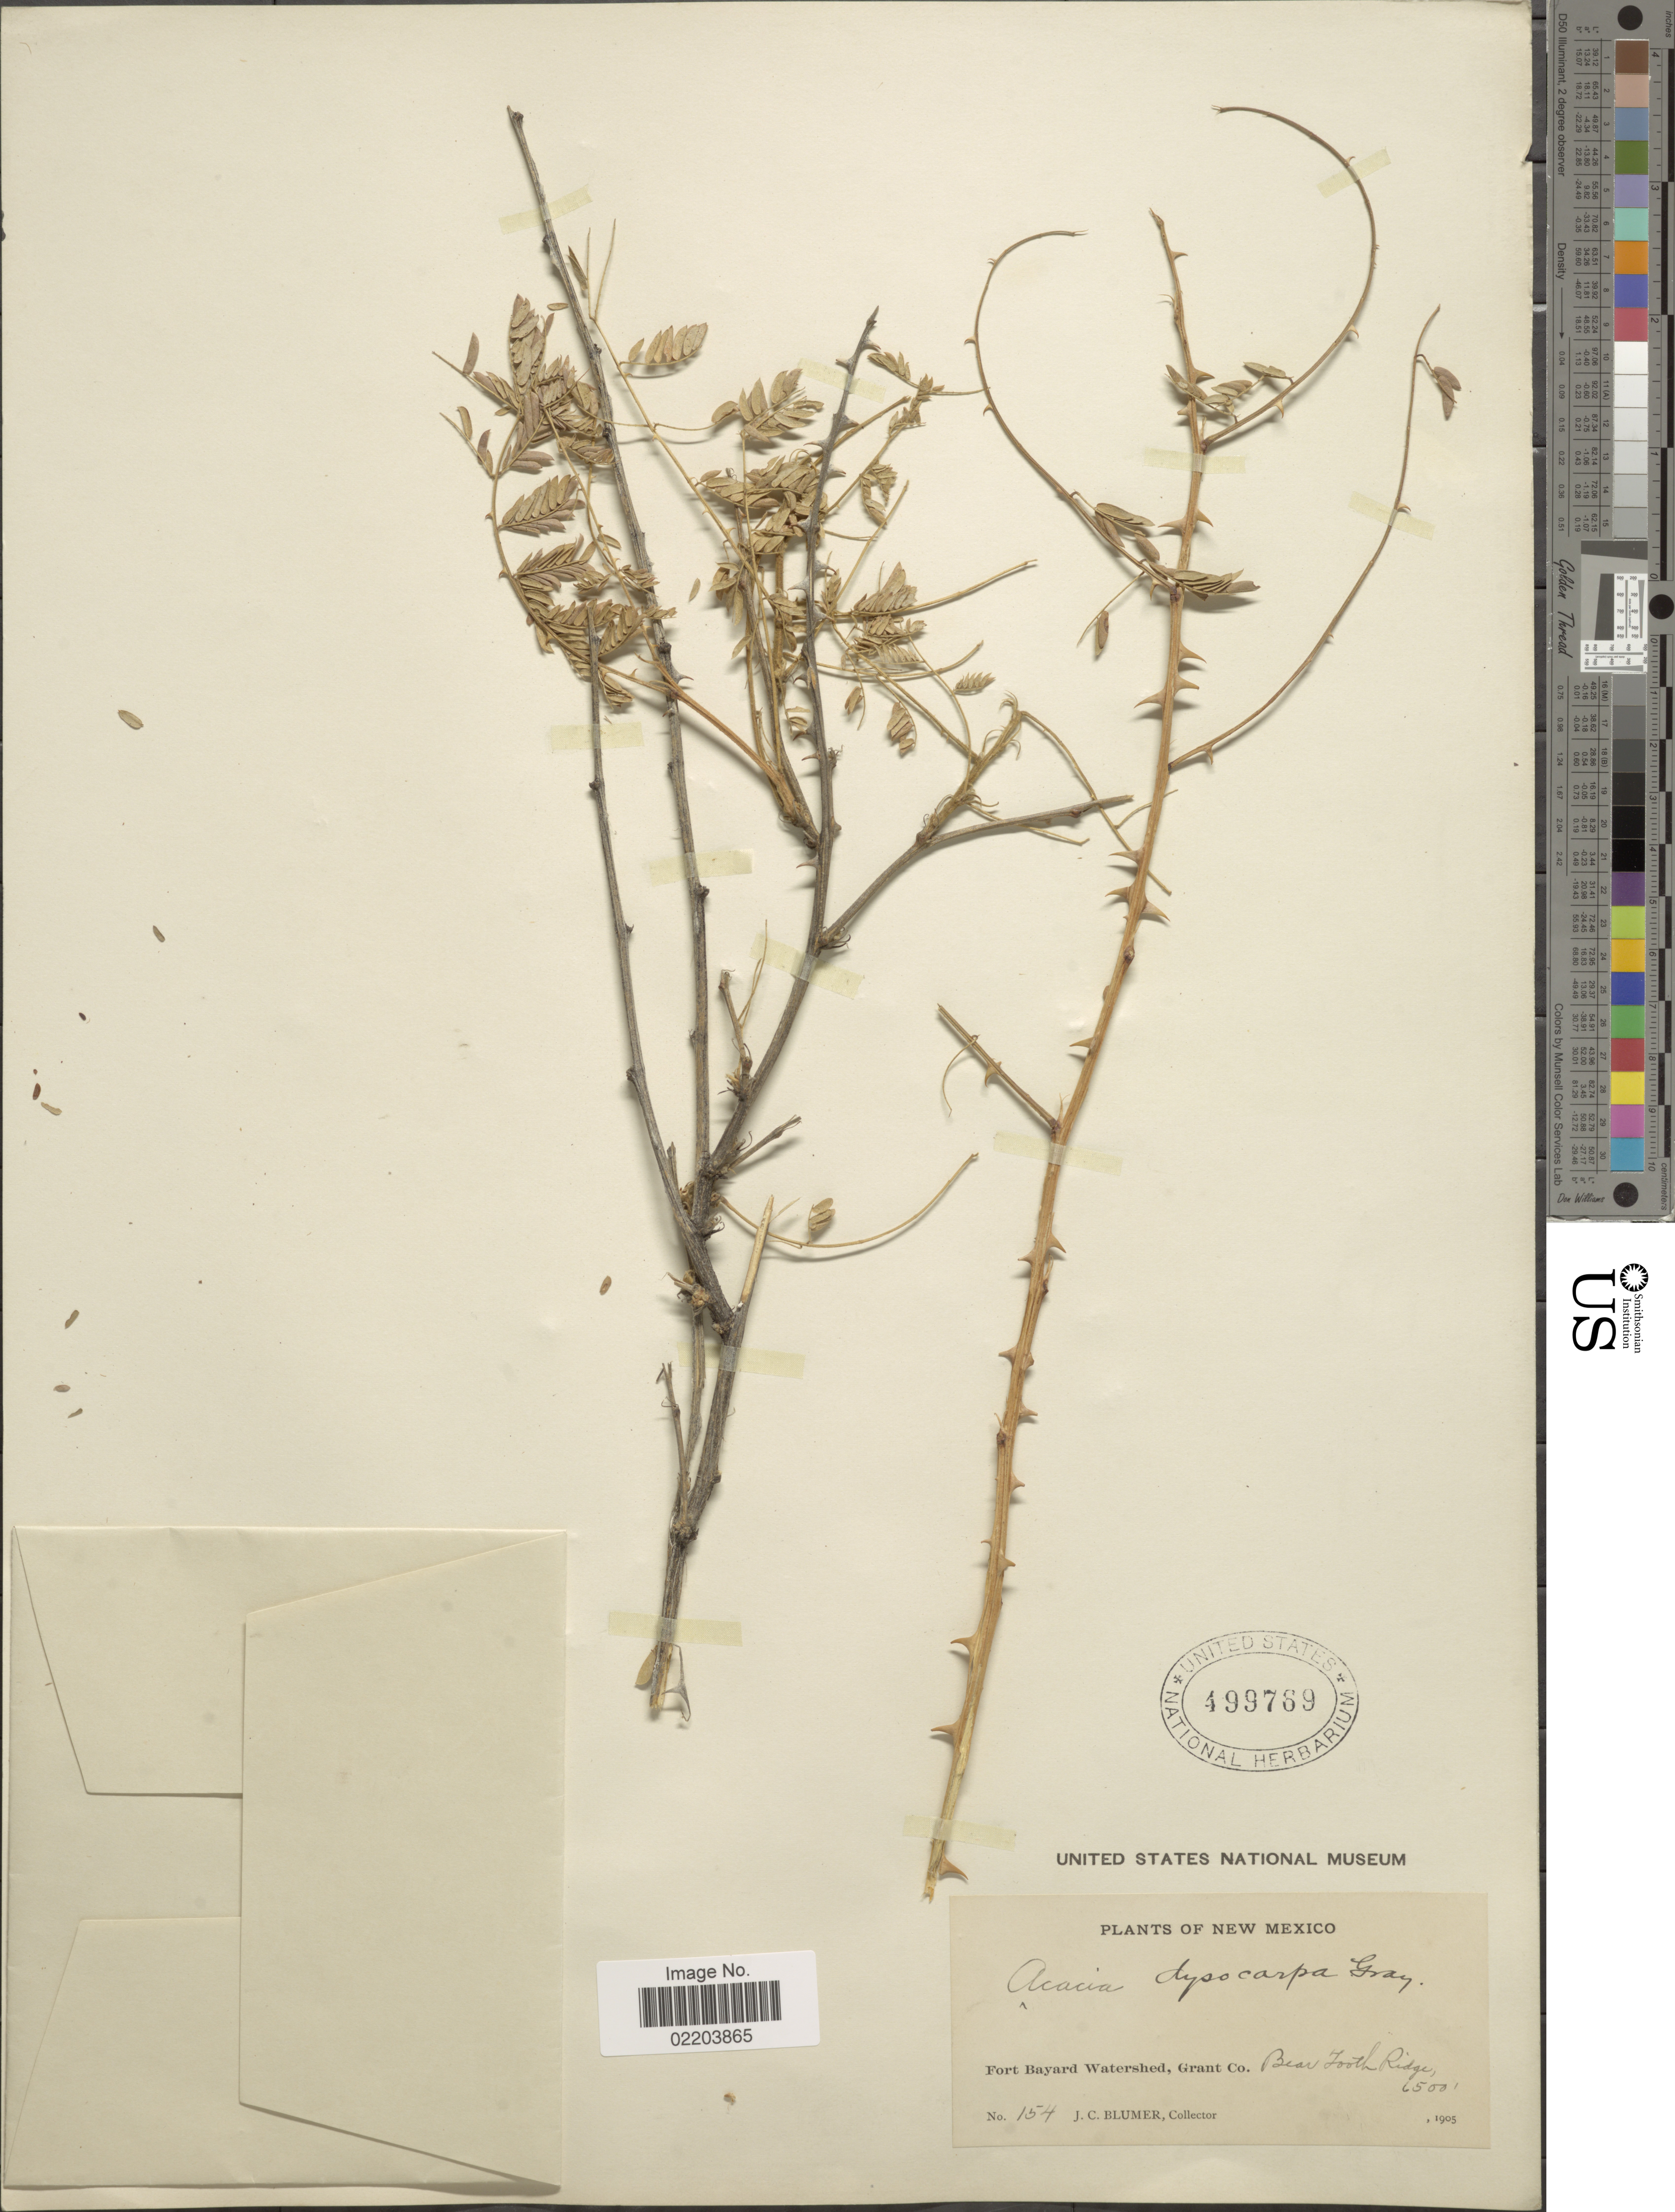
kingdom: Plantae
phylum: Tracheophyta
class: Magnoliopsida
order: Fabales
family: Fabaceae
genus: Mimosa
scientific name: Mimosa wrightii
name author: A. Gray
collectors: J. C. Blumer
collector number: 154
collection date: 1905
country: United States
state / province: New Mexico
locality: Fort Bayard Watershed, Grant Co. Bear Footh Ridge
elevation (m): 1981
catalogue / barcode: US 499769